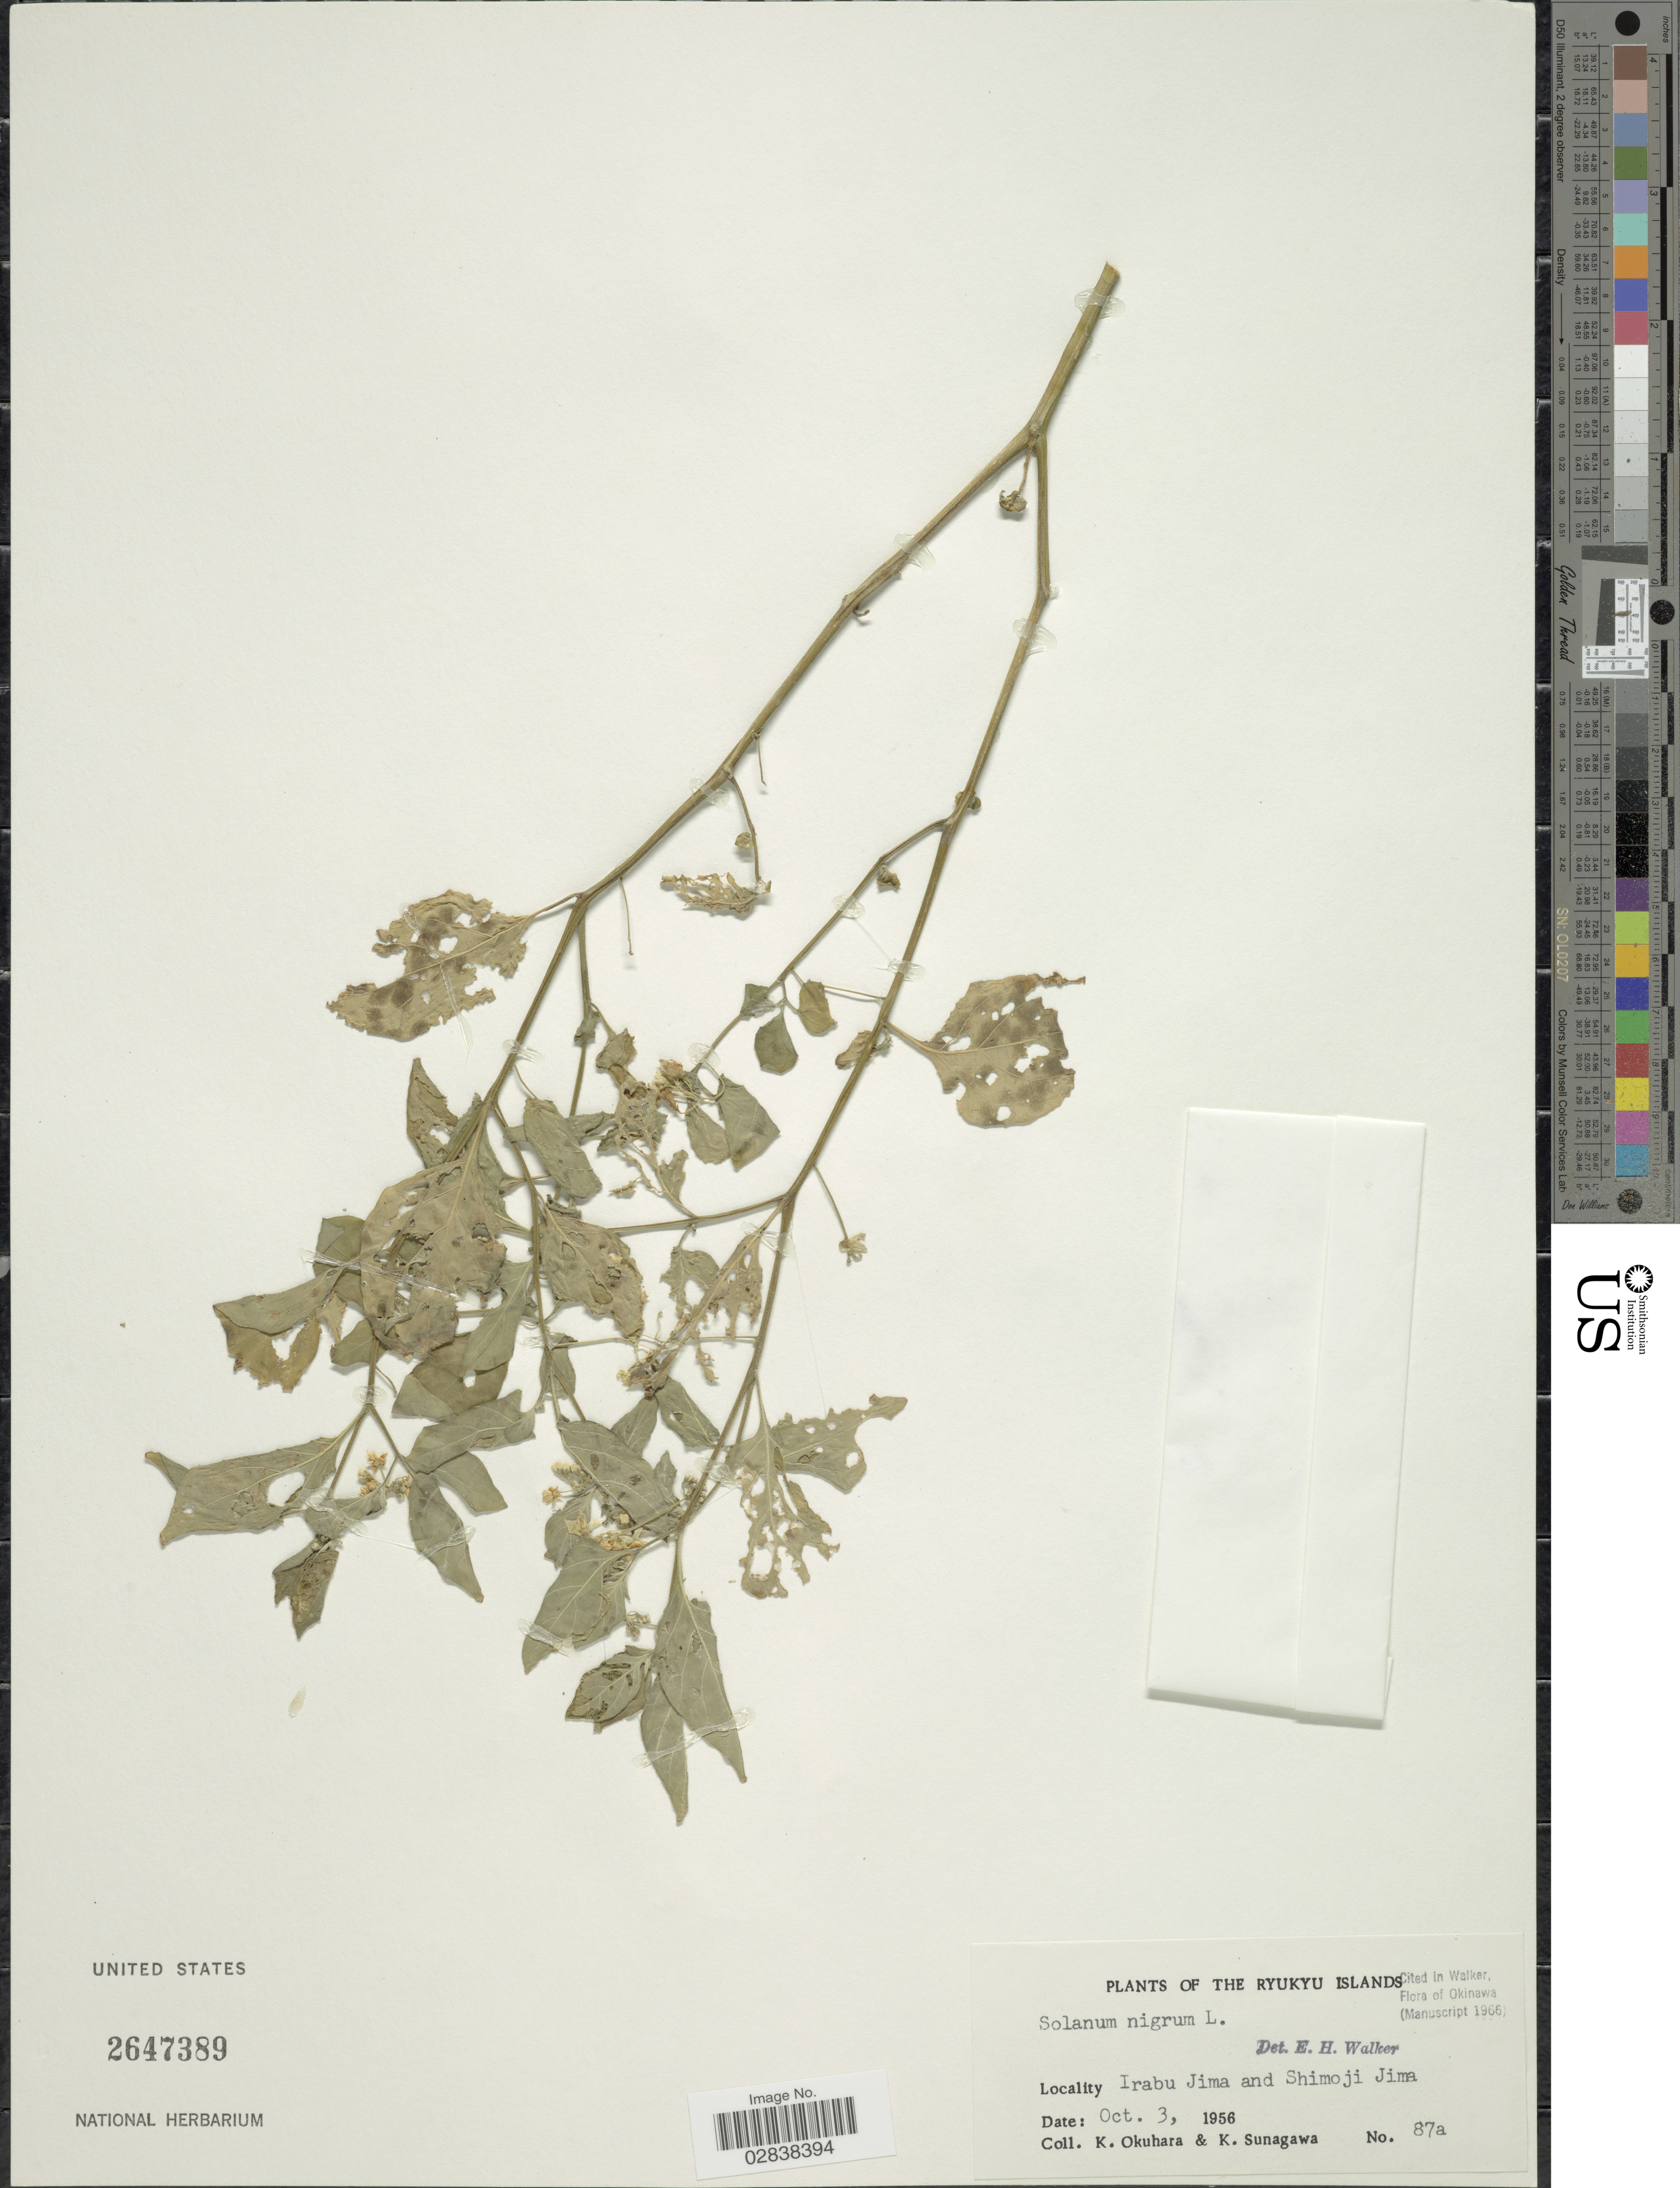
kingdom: Plantae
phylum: Tracheophyta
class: Magnoliopsida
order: Solanales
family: Solanaceae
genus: Solanum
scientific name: Solanum nigrum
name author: L.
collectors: K. Okuhara & K. Sunagawa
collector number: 87a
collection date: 1956-10-03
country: Japan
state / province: Okinawa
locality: Ryukyu Islands, Irabu Jima and Shimoji Jima.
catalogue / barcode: US 2647389